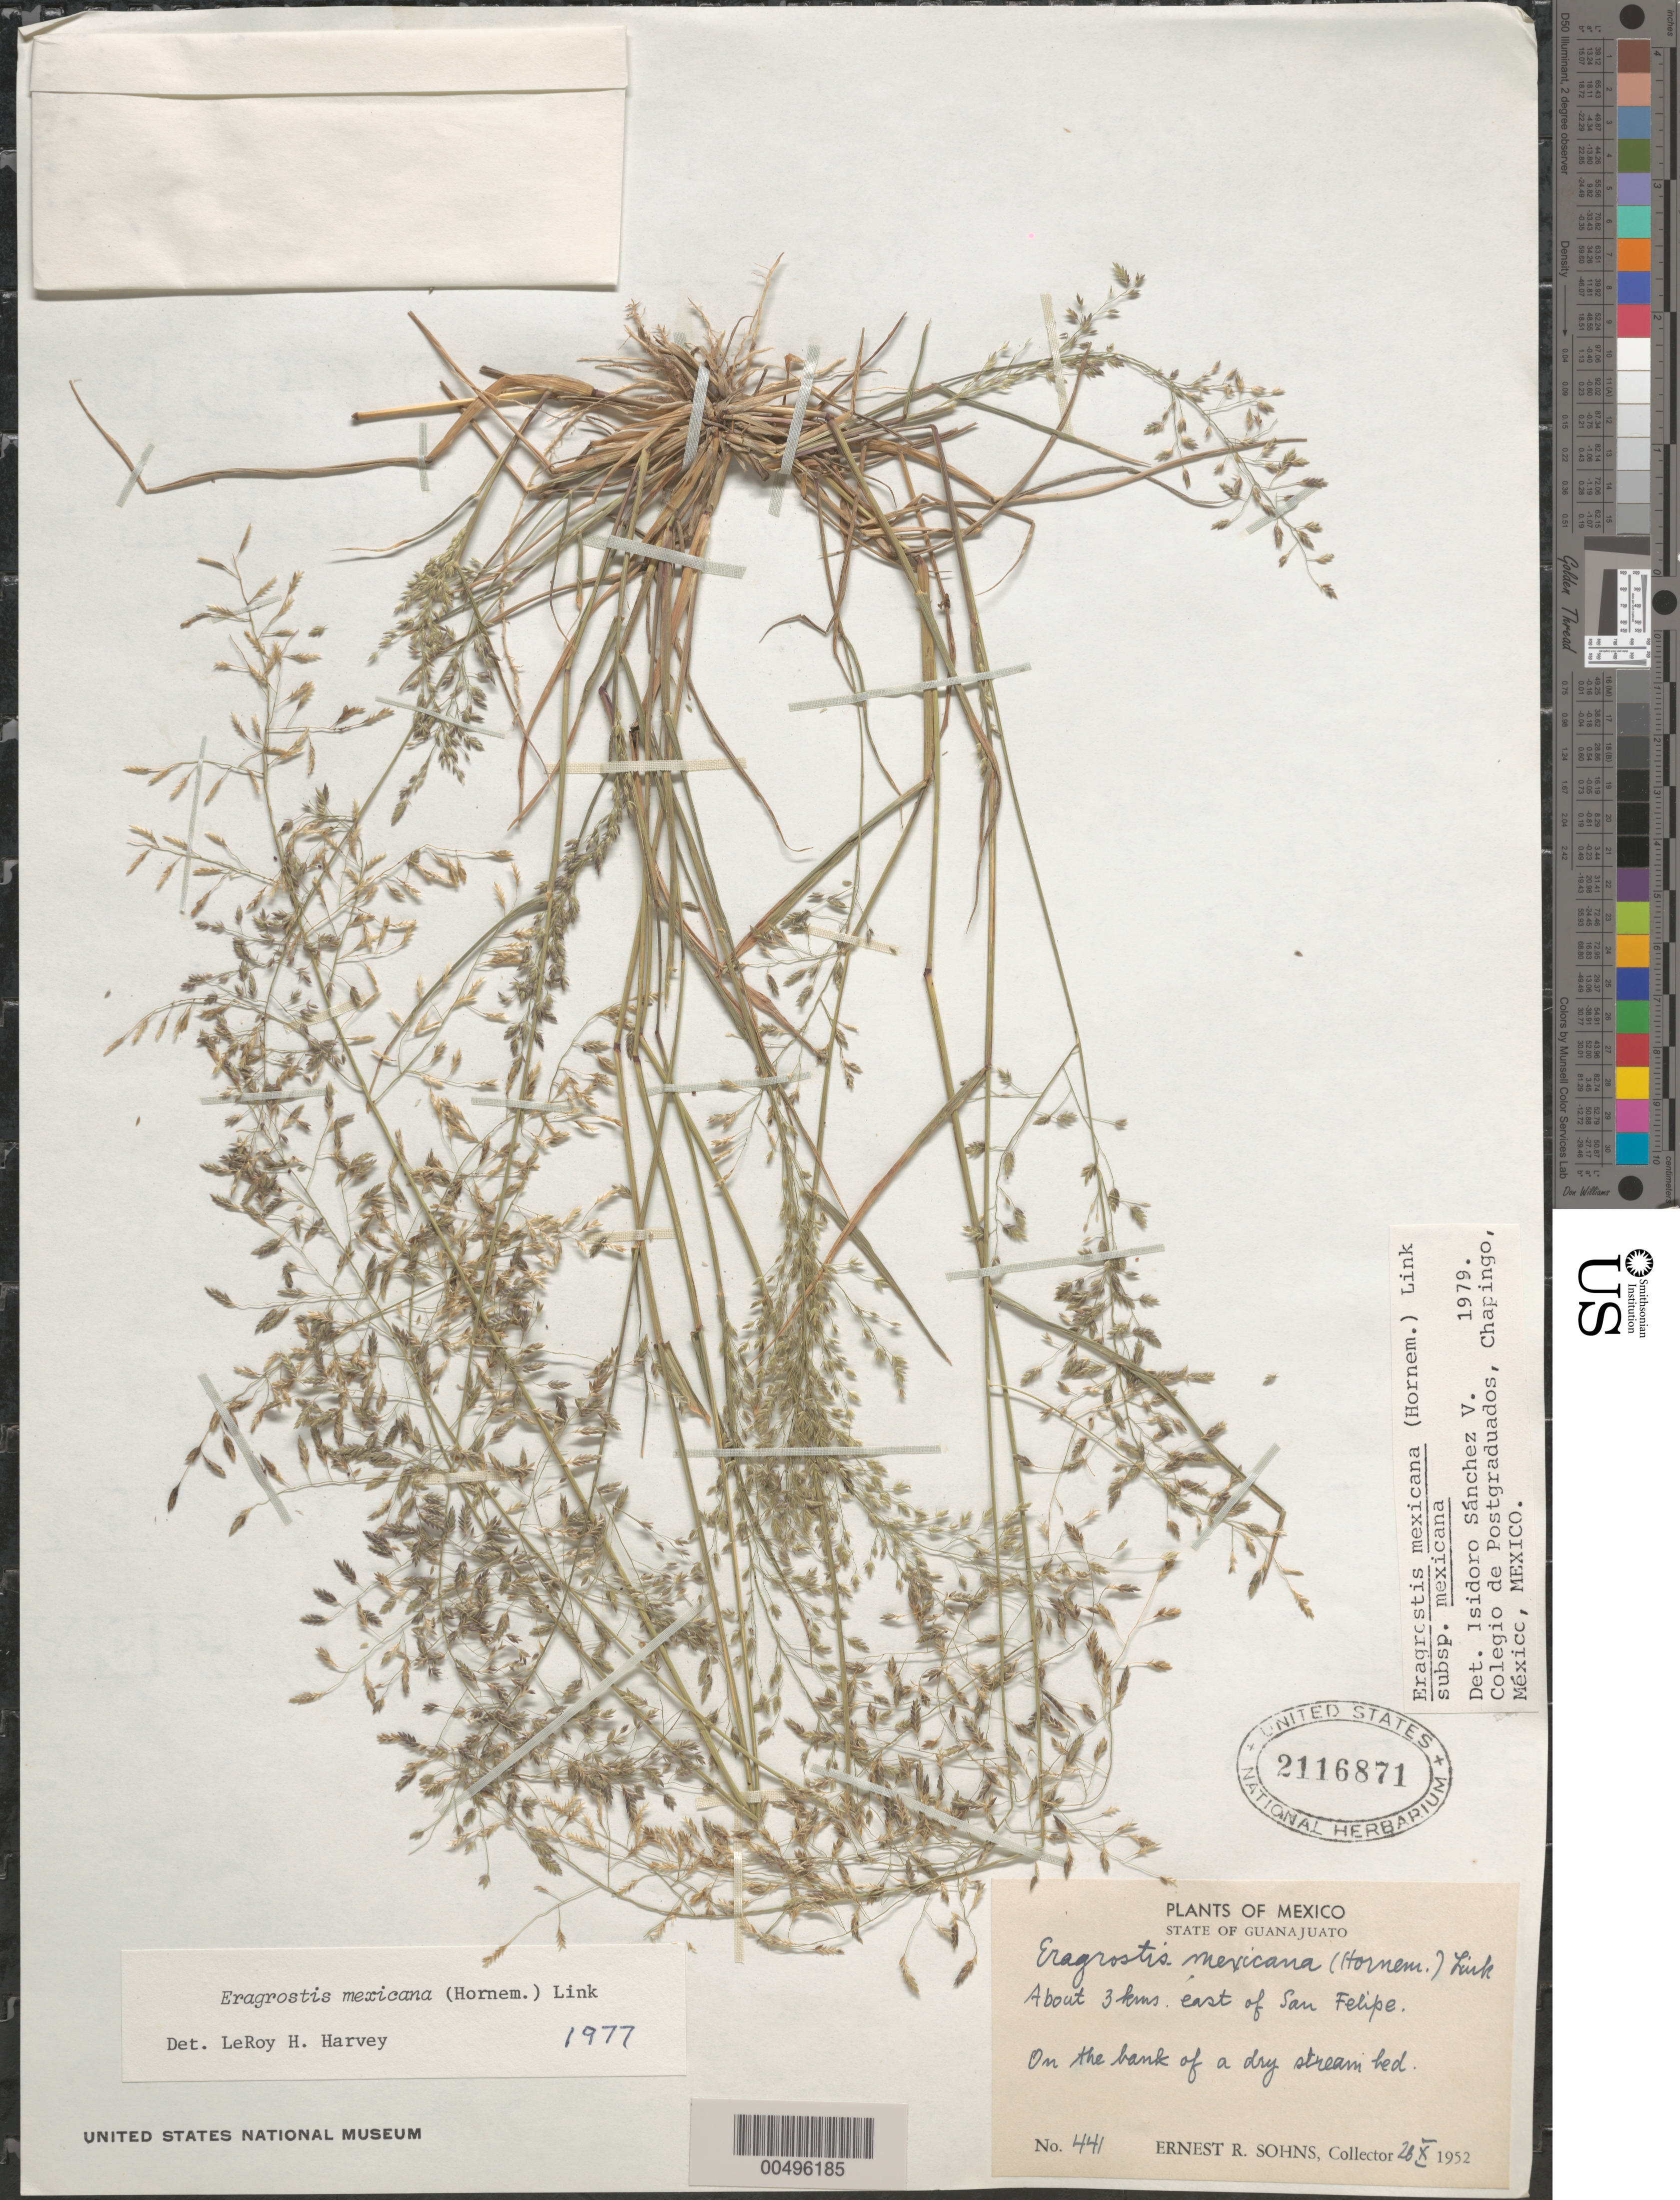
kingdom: Plantae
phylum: Tracheophyta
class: Liliopsida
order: Poales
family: Poaceae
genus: Eragrostis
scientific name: Eragrostis mexicana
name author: (Hornem.) Link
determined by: Sánchez Vega, I. M.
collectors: E. R. Sohns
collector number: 441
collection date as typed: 28 Oct 1952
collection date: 1952-10-28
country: Mexico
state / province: Guanajuato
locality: About 3 km E of San Felipe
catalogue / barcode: US 2116871